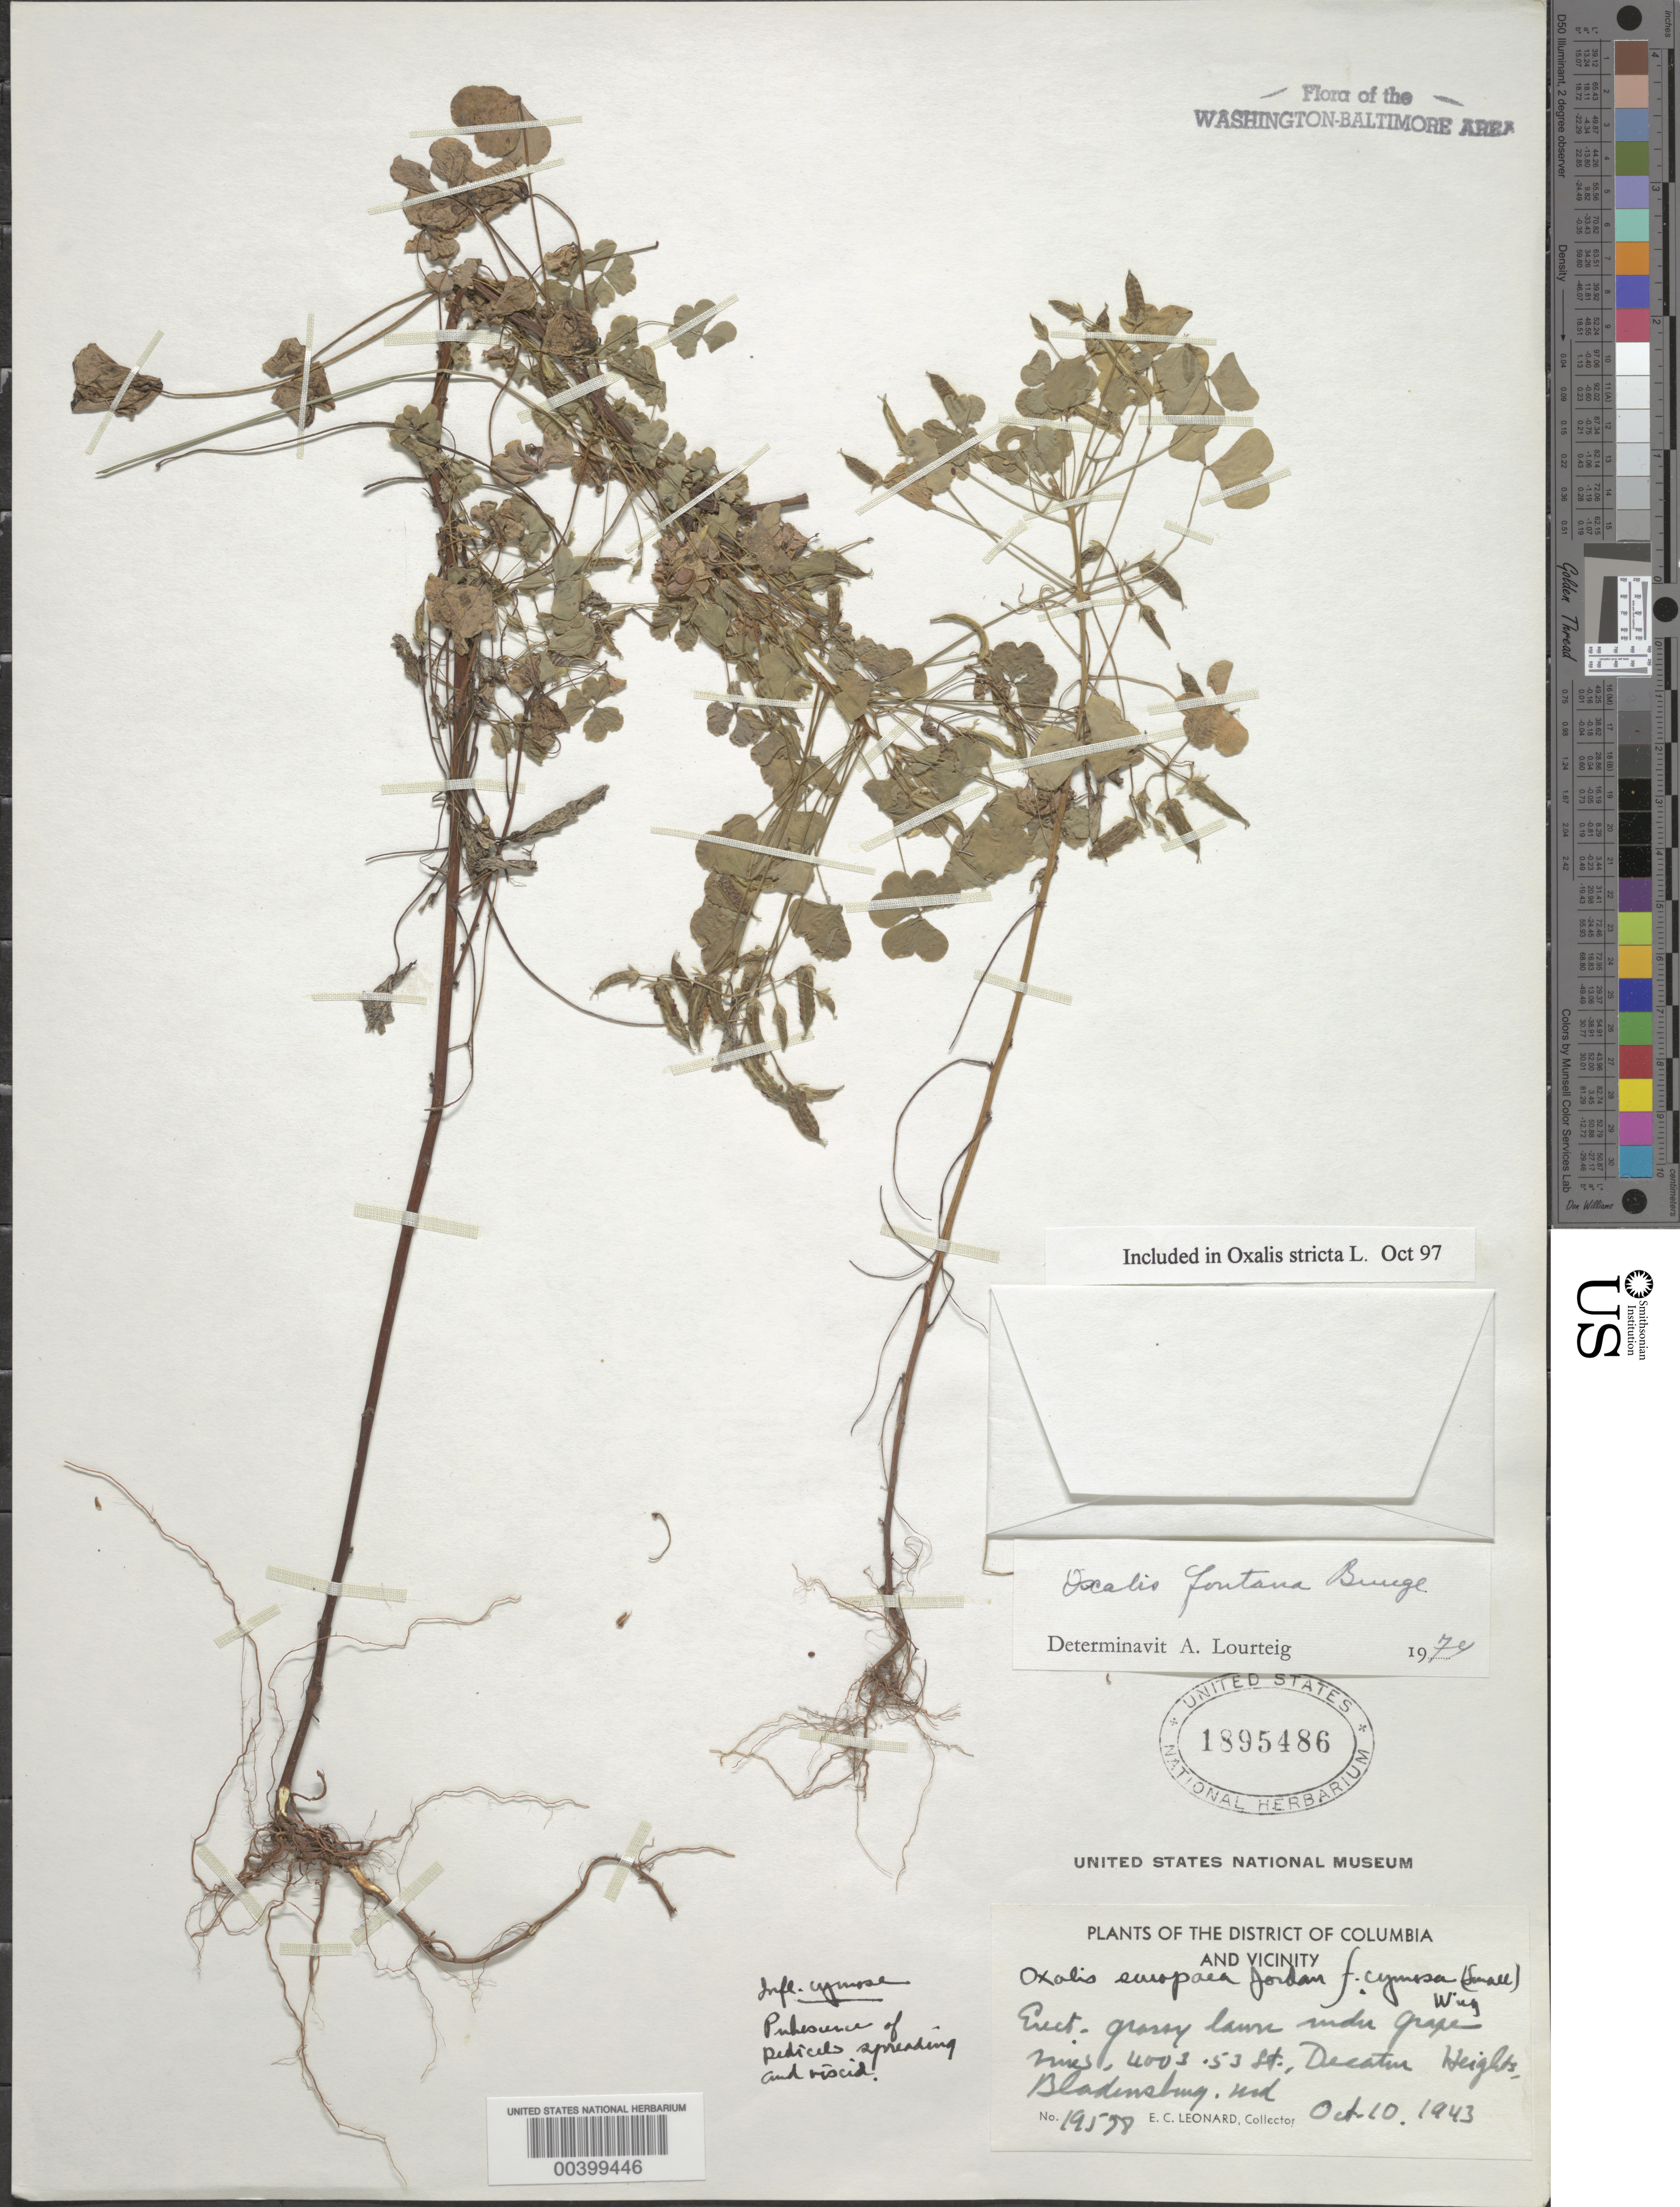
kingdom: Plantae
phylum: Tracheophyta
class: Magnoliopsida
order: Oxalidales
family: Oxalidaceae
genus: Oxalis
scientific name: Oxalis stricta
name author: L.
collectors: E. C. Leonard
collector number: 19578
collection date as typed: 10 Oct 1943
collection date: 1943-10-10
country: United States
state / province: Maryland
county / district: Prince George's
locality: Decatur Heights, Bladensburg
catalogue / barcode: US 1895486